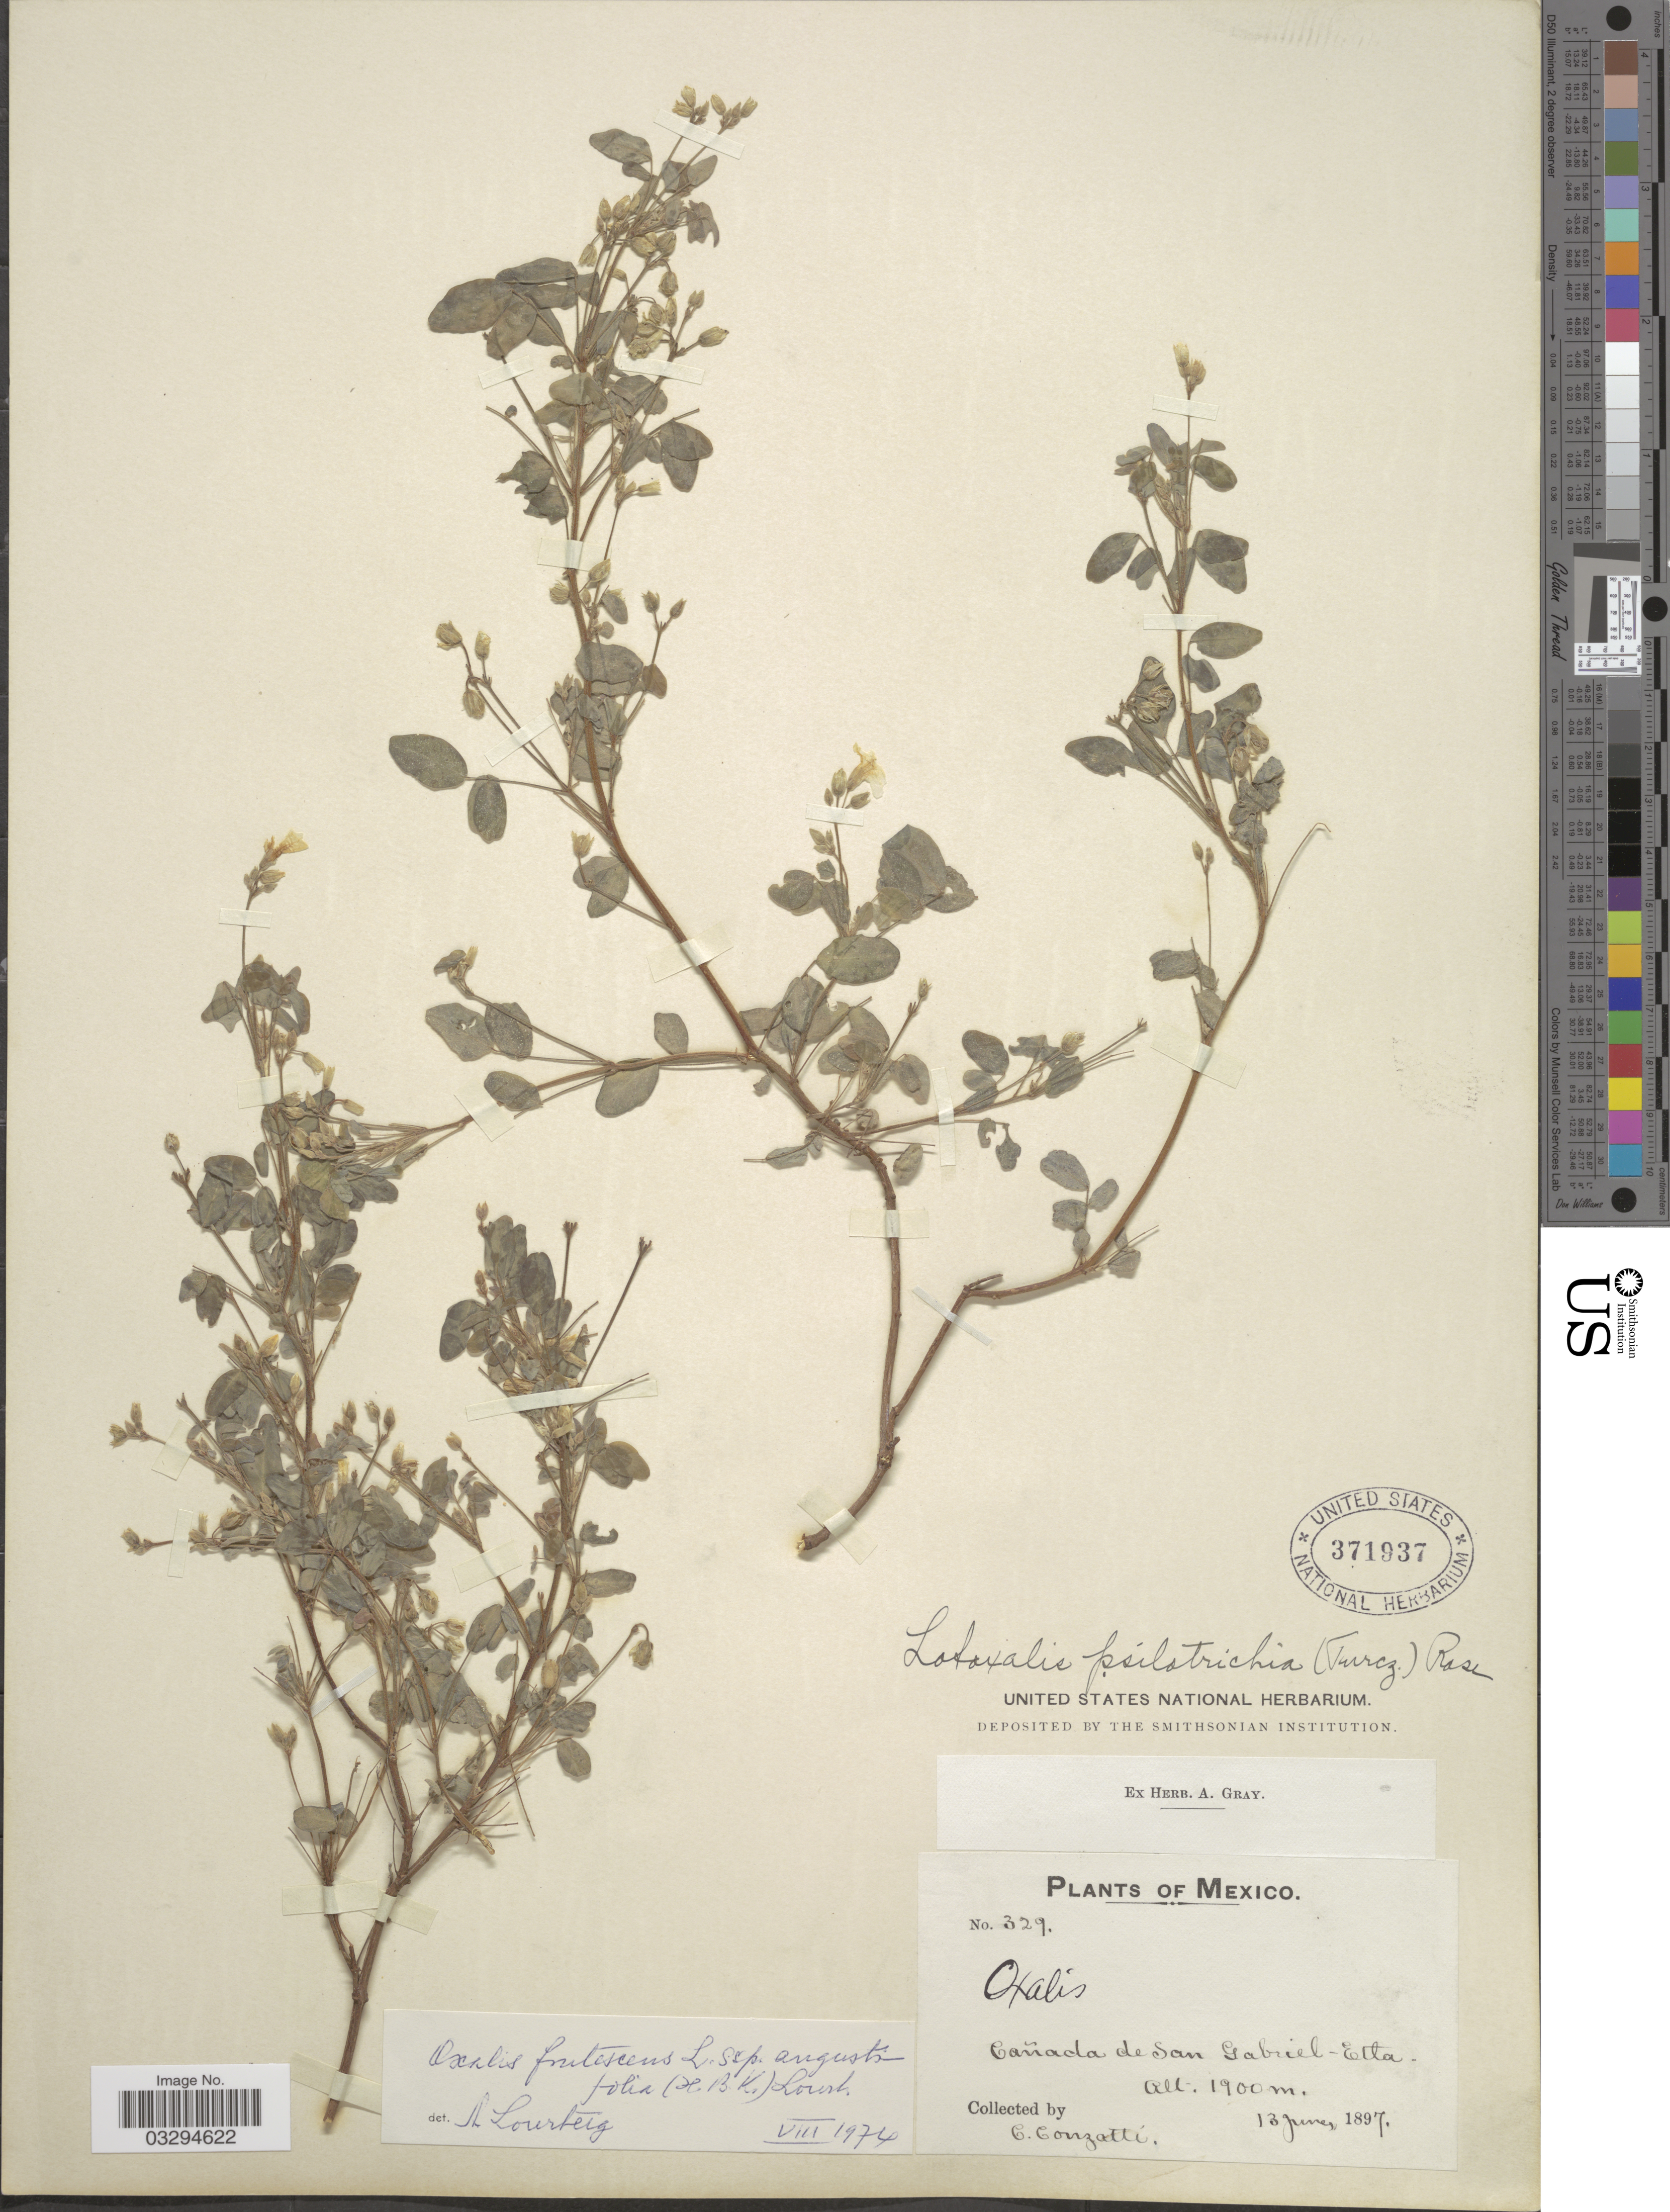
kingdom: Plantae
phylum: Tracheophyta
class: Magnoliopsida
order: Oxalidales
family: Oxalidaceae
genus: Oxalis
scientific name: Oxalis frutescens subsp. angustifolia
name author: (Kunth) Lourteig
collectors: C. Conzatti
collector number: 329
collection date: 1897-06-13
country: Mexico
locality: Cañada de San Gabriel - Etla.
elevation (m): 1900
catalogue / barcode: US 371937